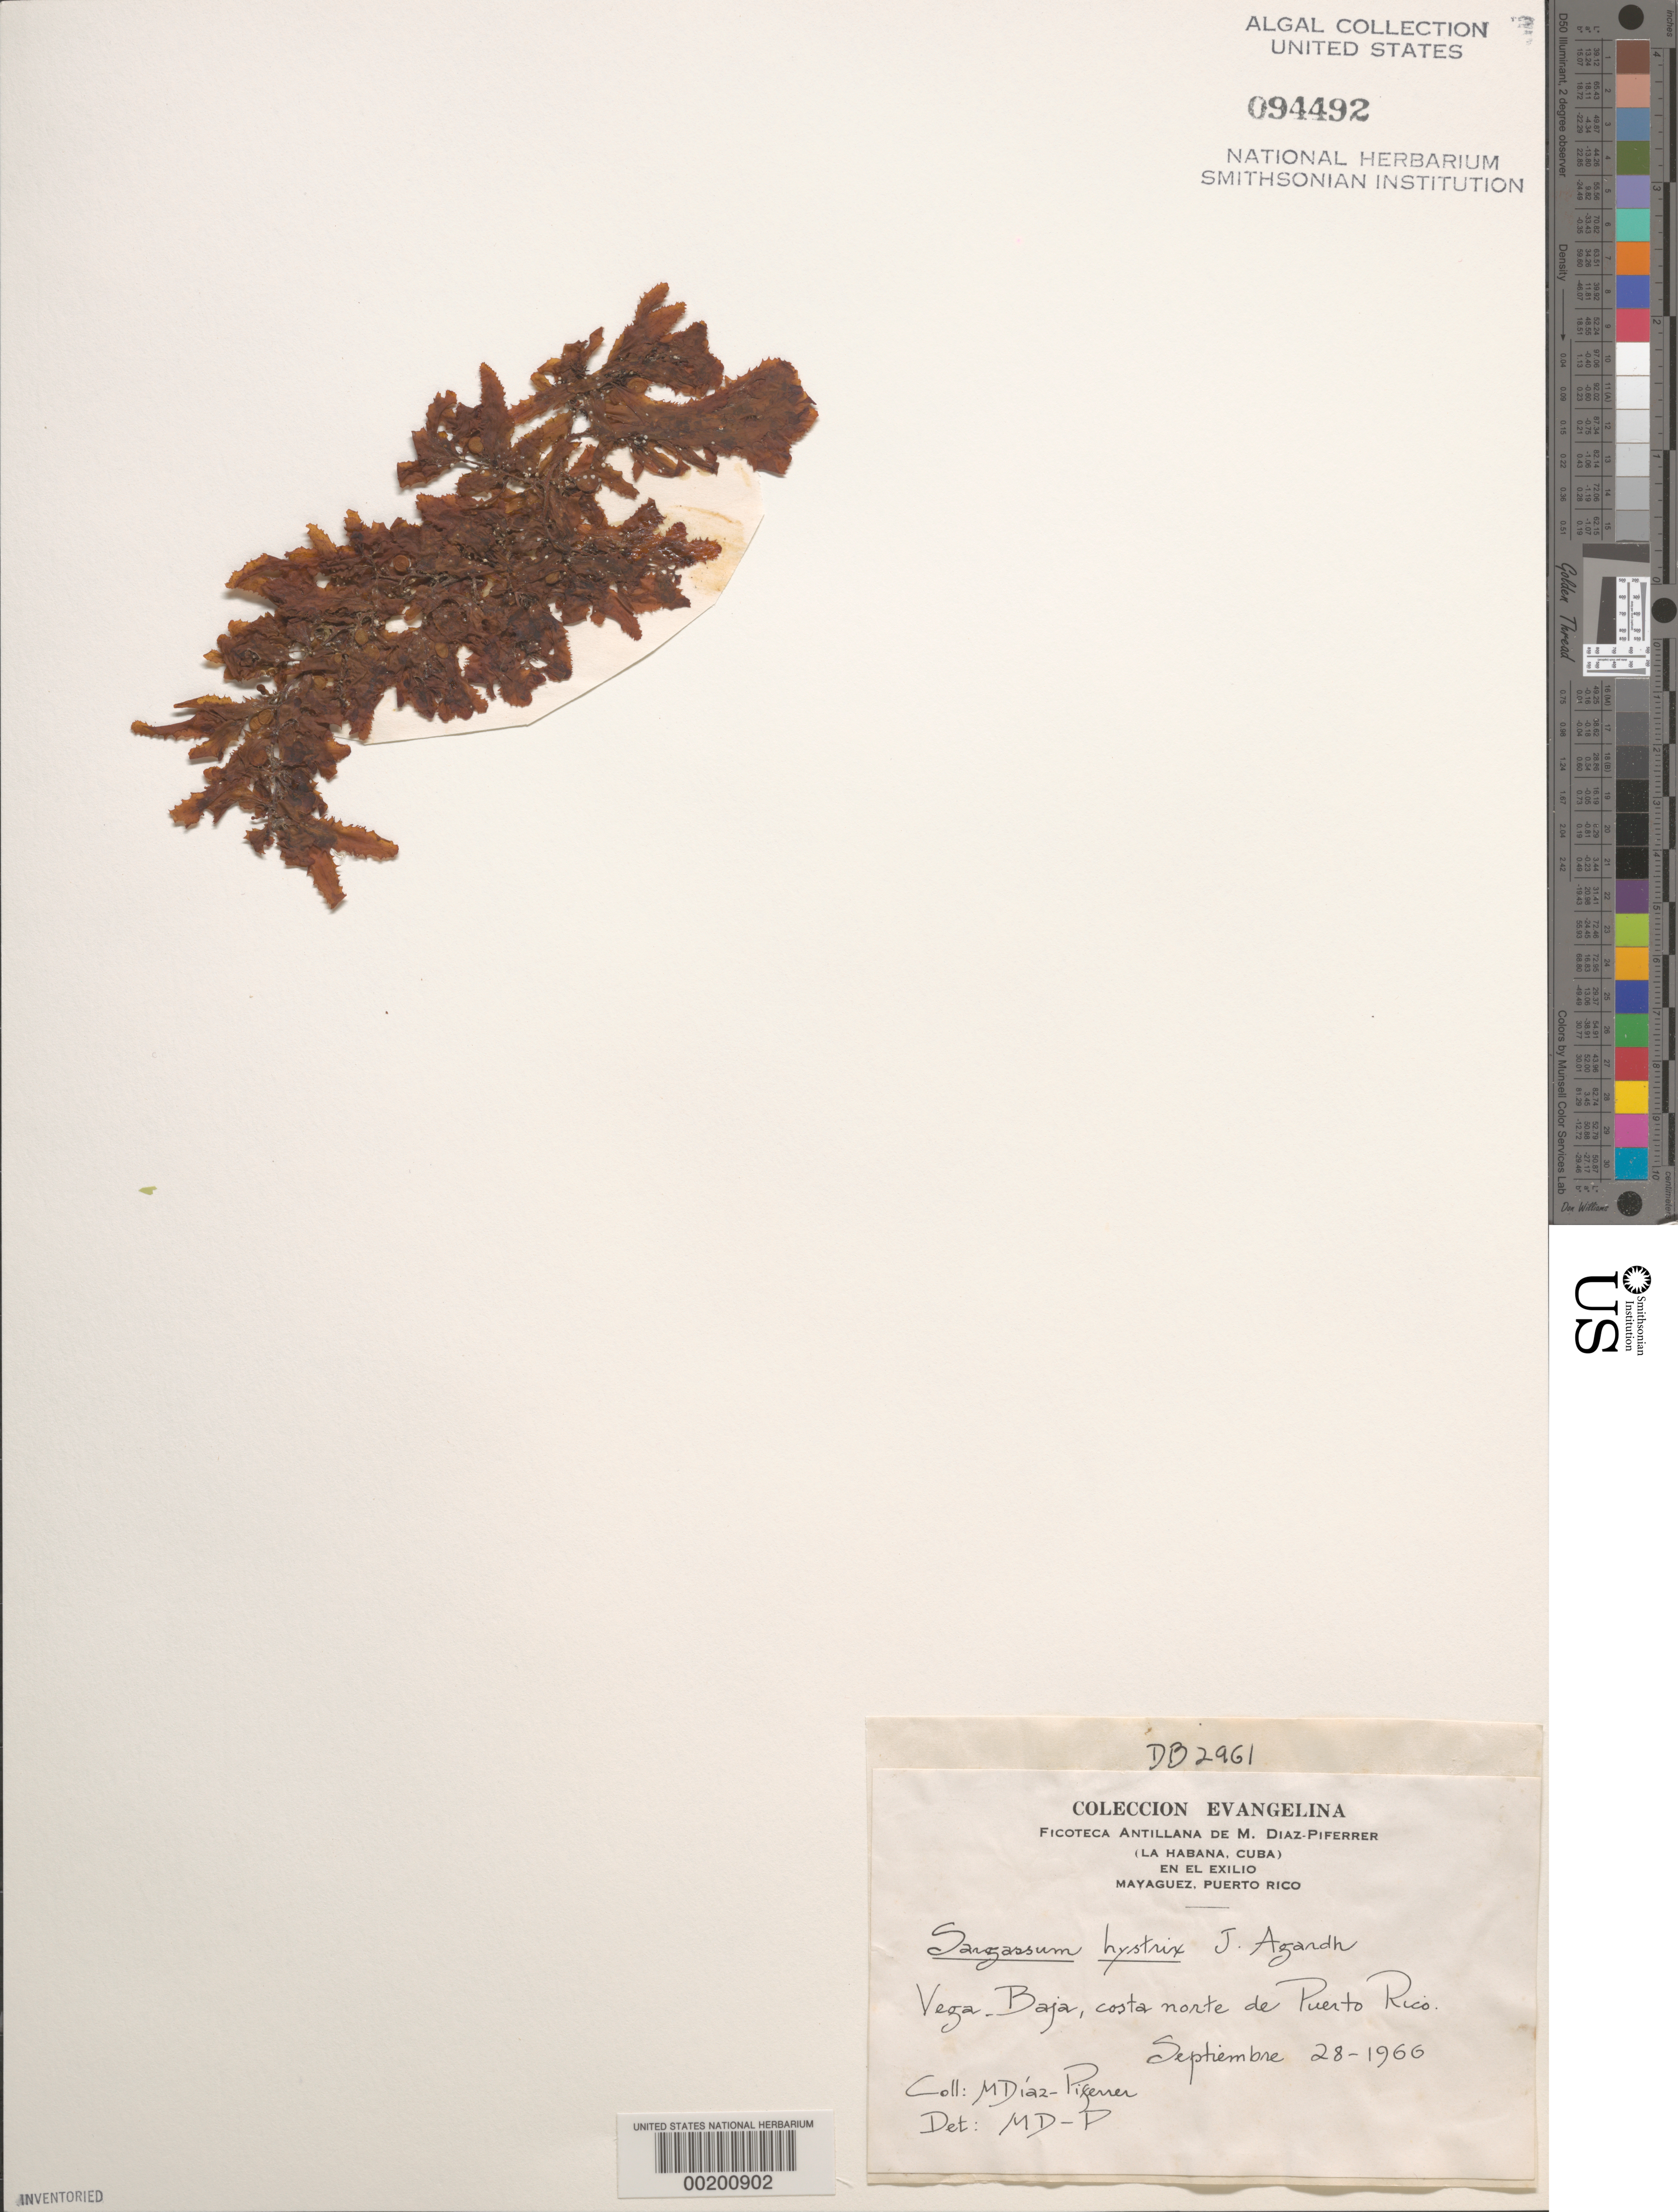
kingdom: Chromista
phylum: Ochrophyta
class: Phaeophyceae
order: Fucales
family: Sargassaceae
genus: Sargassum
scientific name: Sargassum hystrix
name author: J. Agardh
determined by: Diaz-Piferrer, M.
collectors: M. Diaz-Piferrer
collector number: Db-2961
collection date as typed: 28 Sep 1966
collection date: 1966-09-28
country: Puerto Rico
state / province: Vega Baja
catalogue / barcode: US 94492